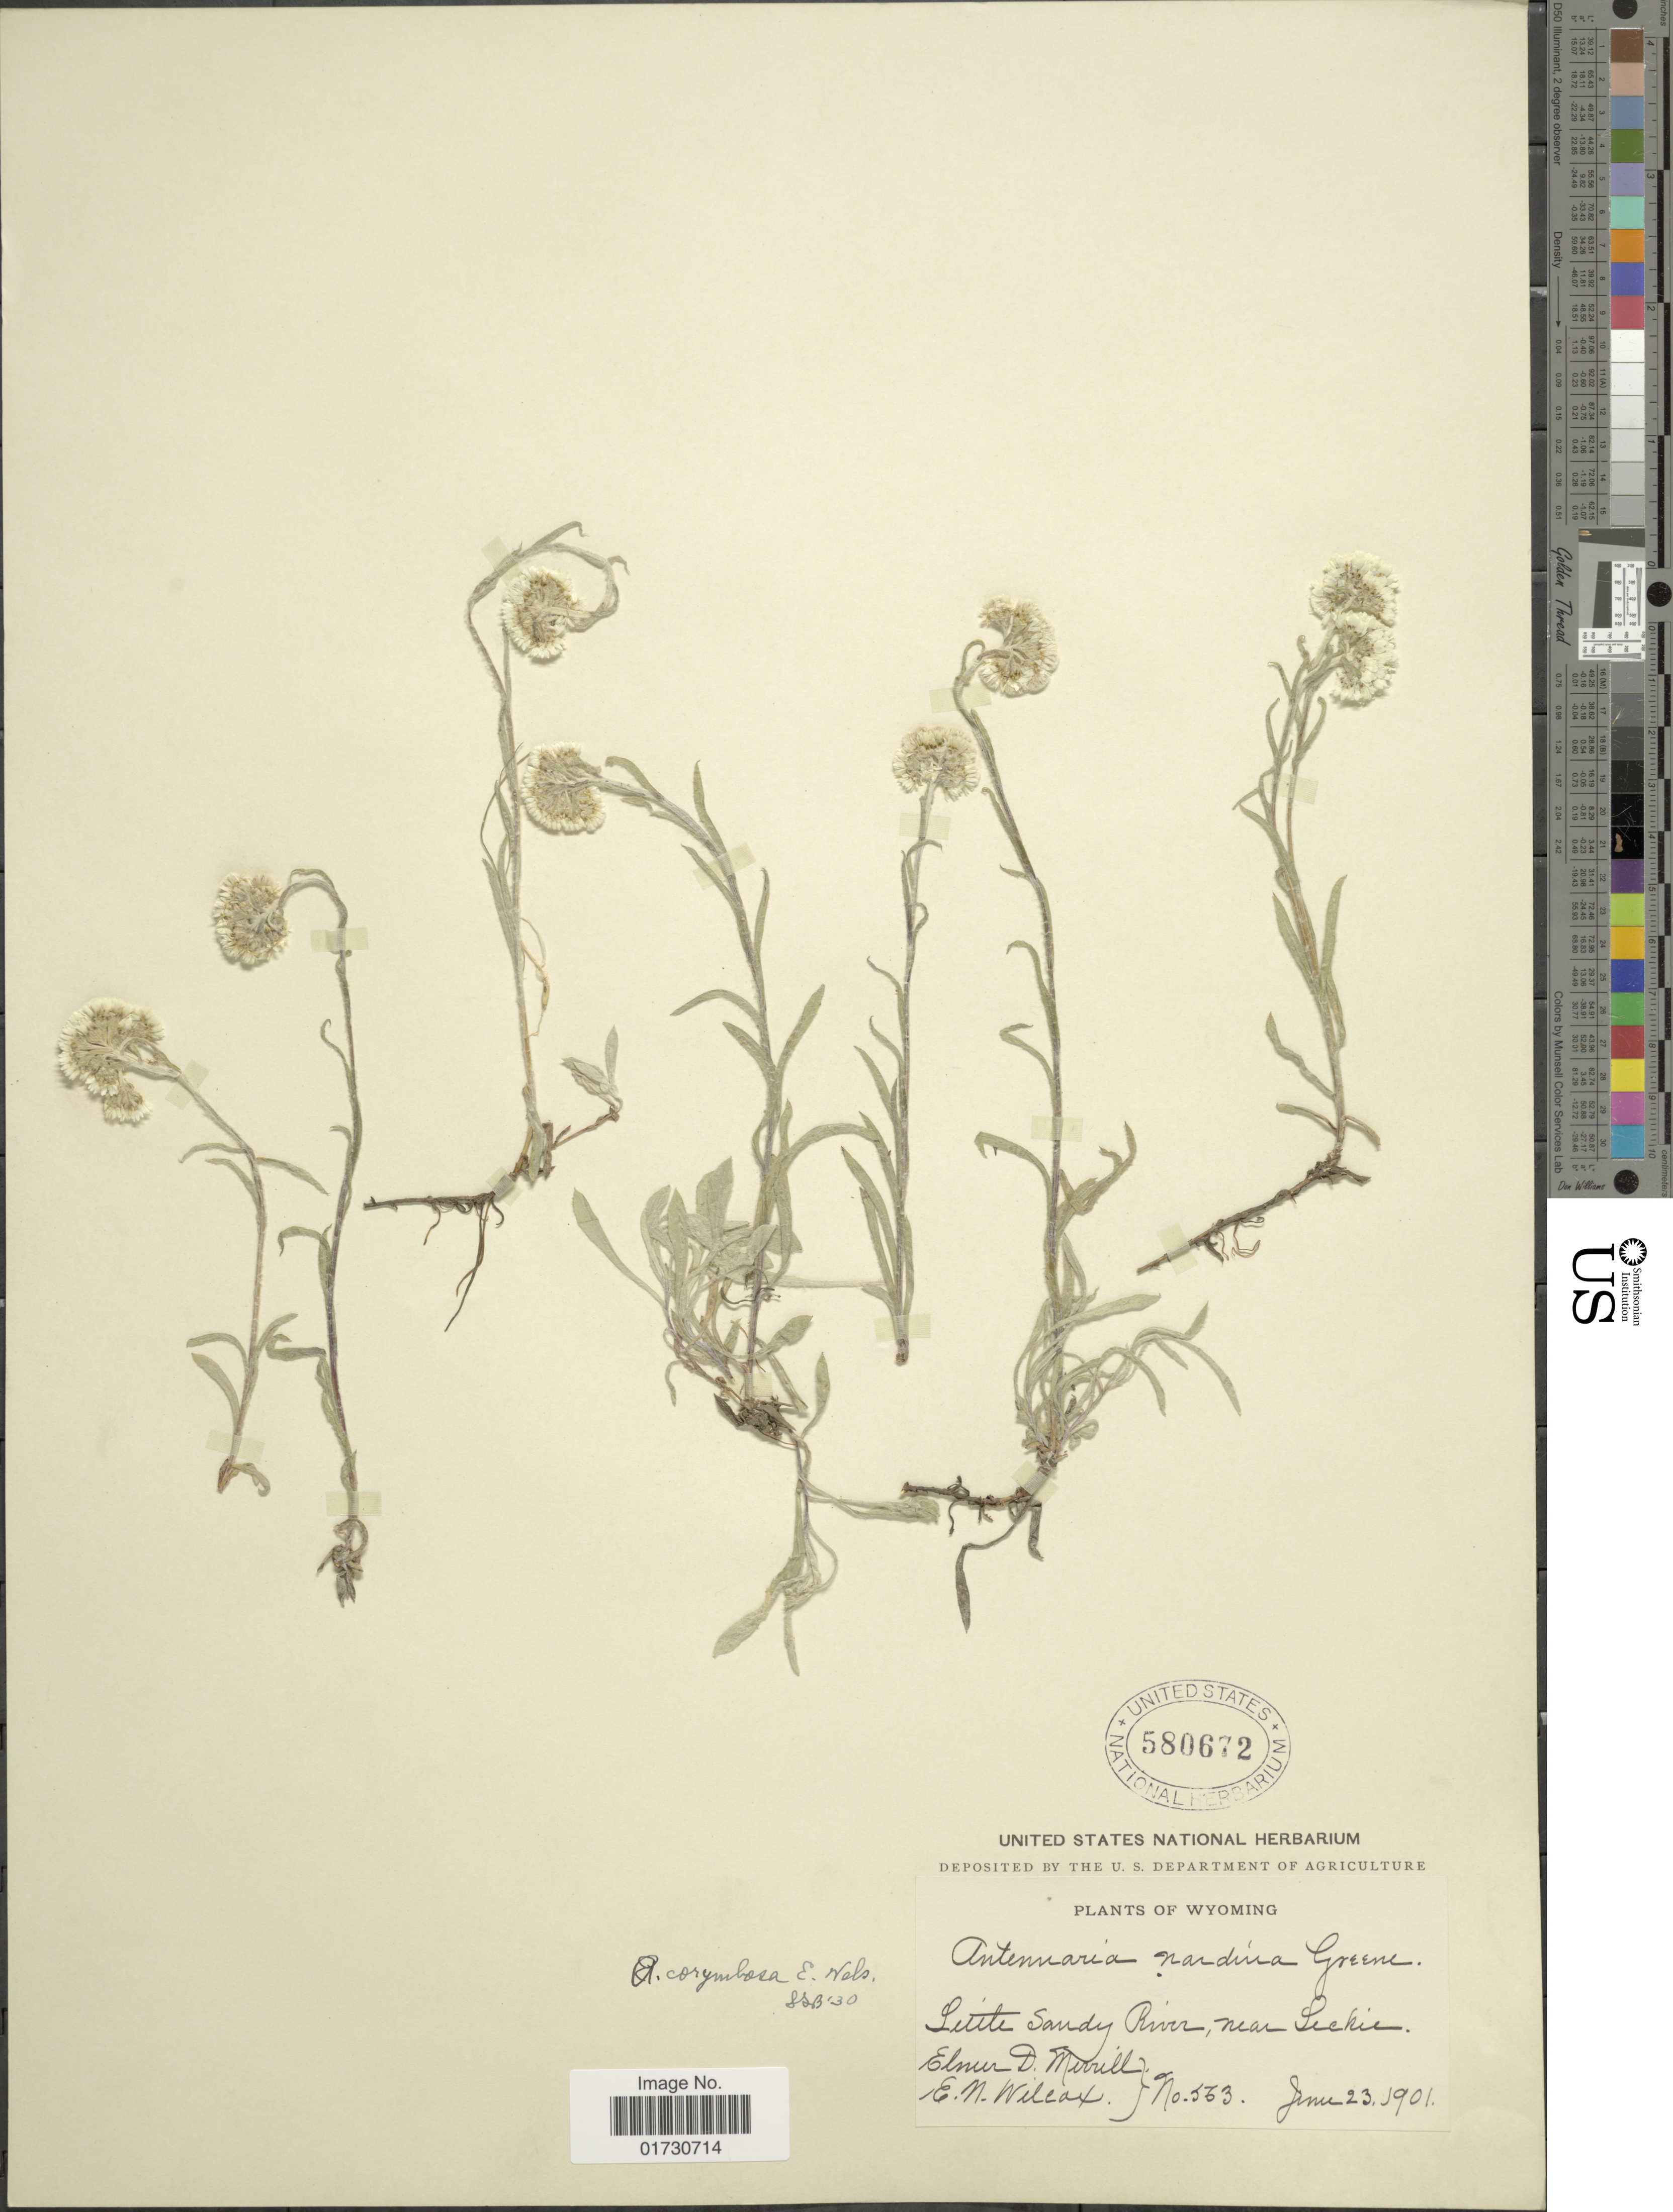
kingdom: Plantae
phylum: Tracheophyta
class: Magnoliopsida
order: Asterales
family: Asteraceae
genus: Antennaria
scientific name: Antennaria corymbosa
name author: E.E. Nelson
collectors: E. D. Merrill & E. Wilcox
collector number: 563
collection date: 1901-06-23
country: United States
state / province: Wyoming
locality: Little Sandy River, near Seckie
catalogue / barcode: US 580672